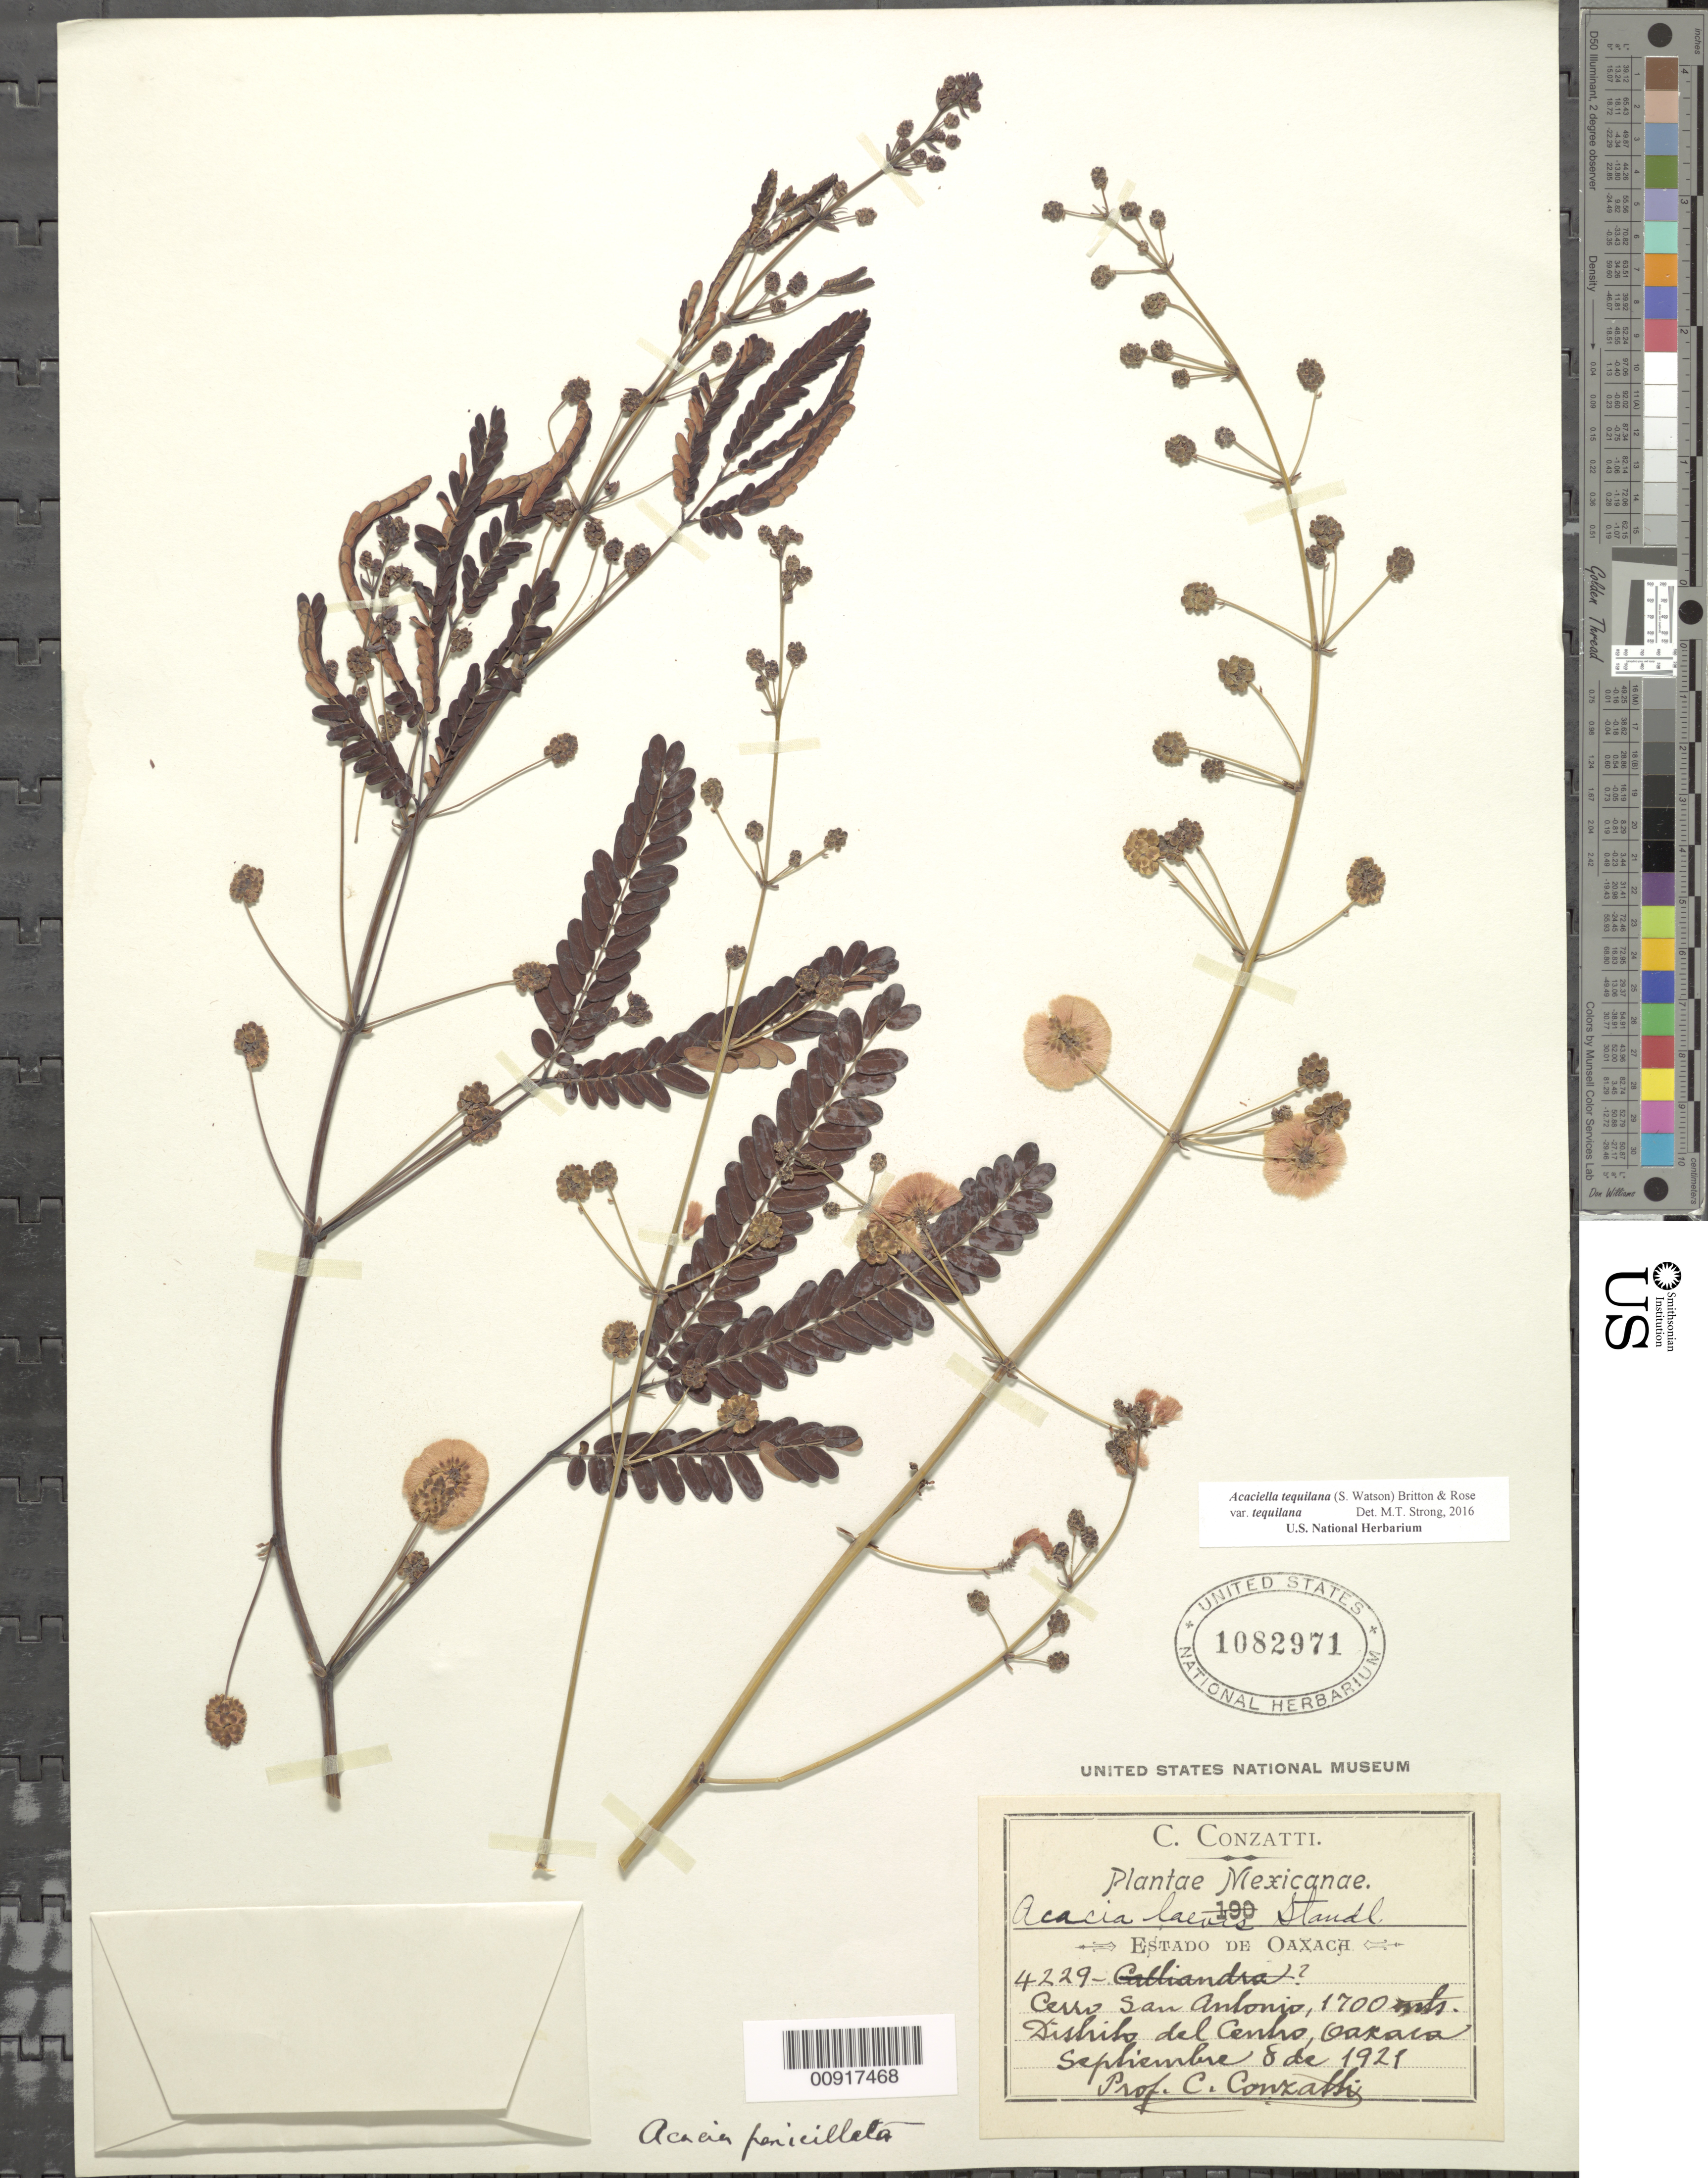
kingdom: Plantae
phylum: Tracheophyta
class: Magnoliopsida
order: Fabales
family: Fabaceae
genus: Acaciella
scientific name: Acaciella tequilana var. tequilana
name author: (S. Watson) Britton & Rose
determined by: Strong, M. T., (US), Smithsonian Institution - National Museum of Natural History (UNITED STATES)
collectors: C. Conzatti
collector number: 4229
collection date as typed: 08 Sep 1921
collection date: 1921-09-08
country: Mexico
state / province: Oaxaca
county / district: Centro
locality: Cerro San Antonio, Distrito del Centro, Oaxaca.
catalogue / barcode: US 1082971